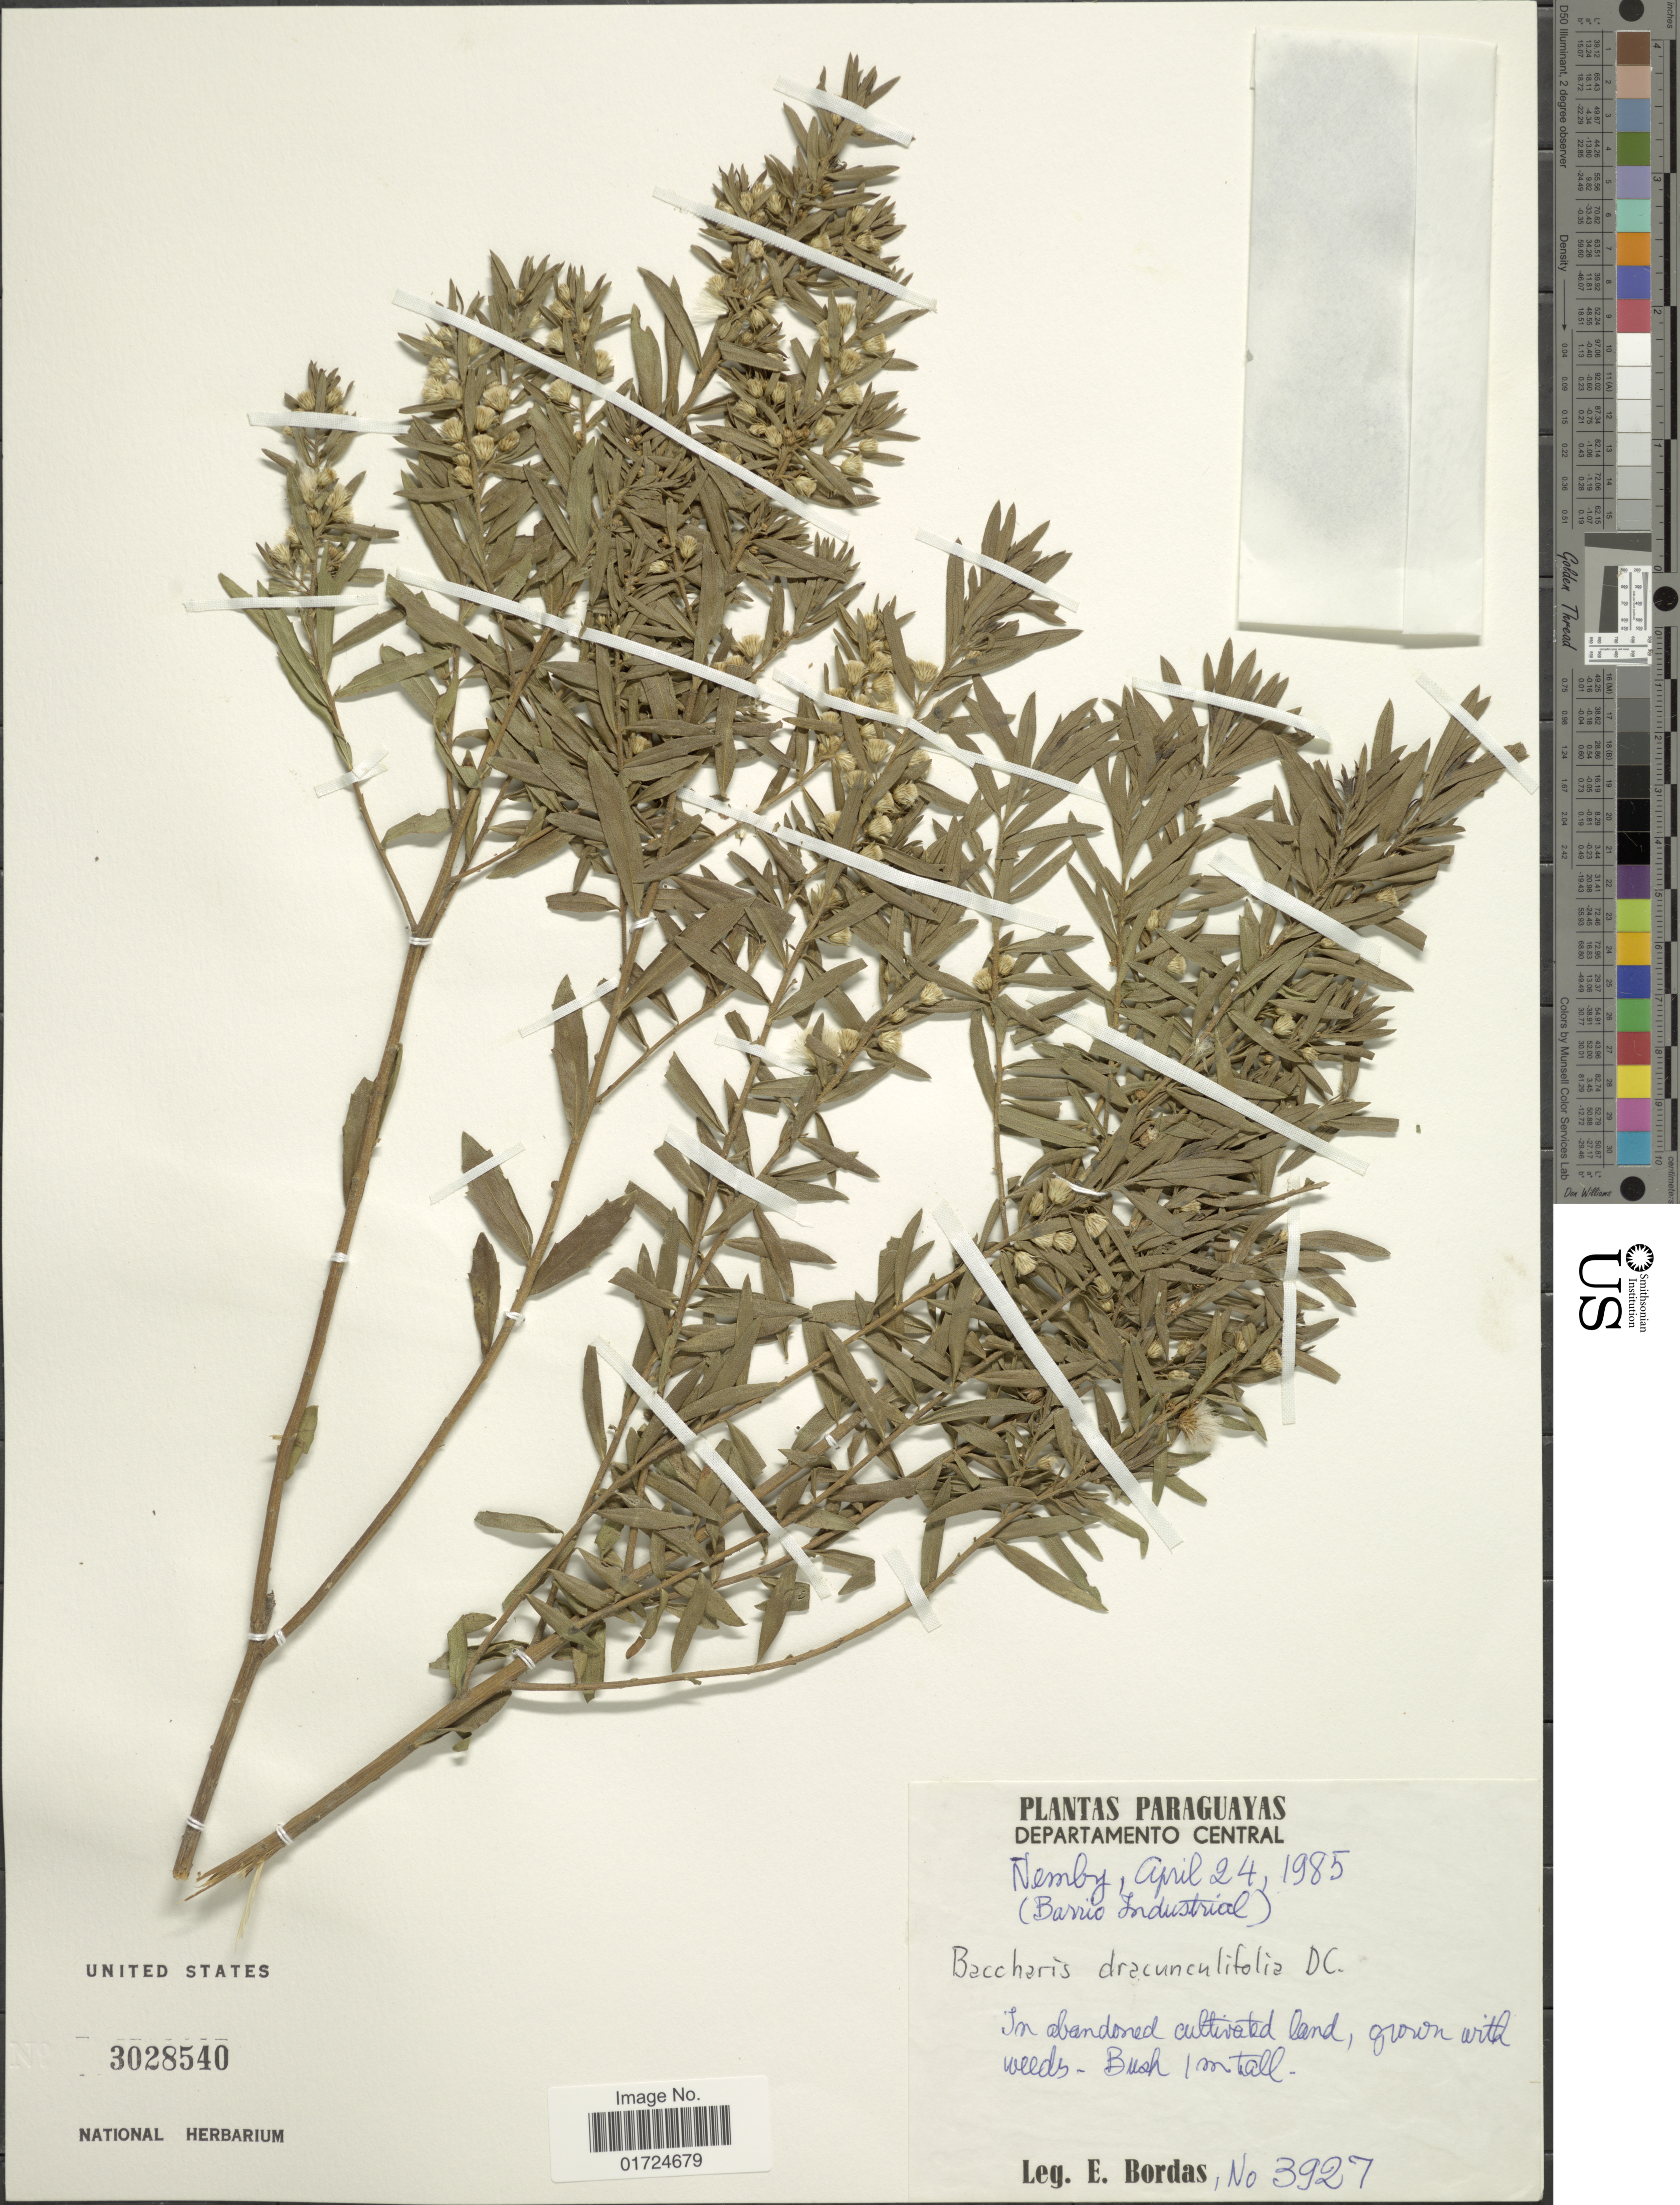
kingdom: Plantae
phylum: Tracheophyta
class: Magnoliopsida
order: Asterales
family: Asteraceae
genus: Baccharis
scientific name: Baccharis dracunculifolia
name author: DC.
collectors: E. Bordas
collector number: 3927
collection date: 1985-04-24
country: Paraguay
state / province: Central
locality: Departamento Central. Nemby (Barrio Industrial)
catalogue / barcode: US 3028540